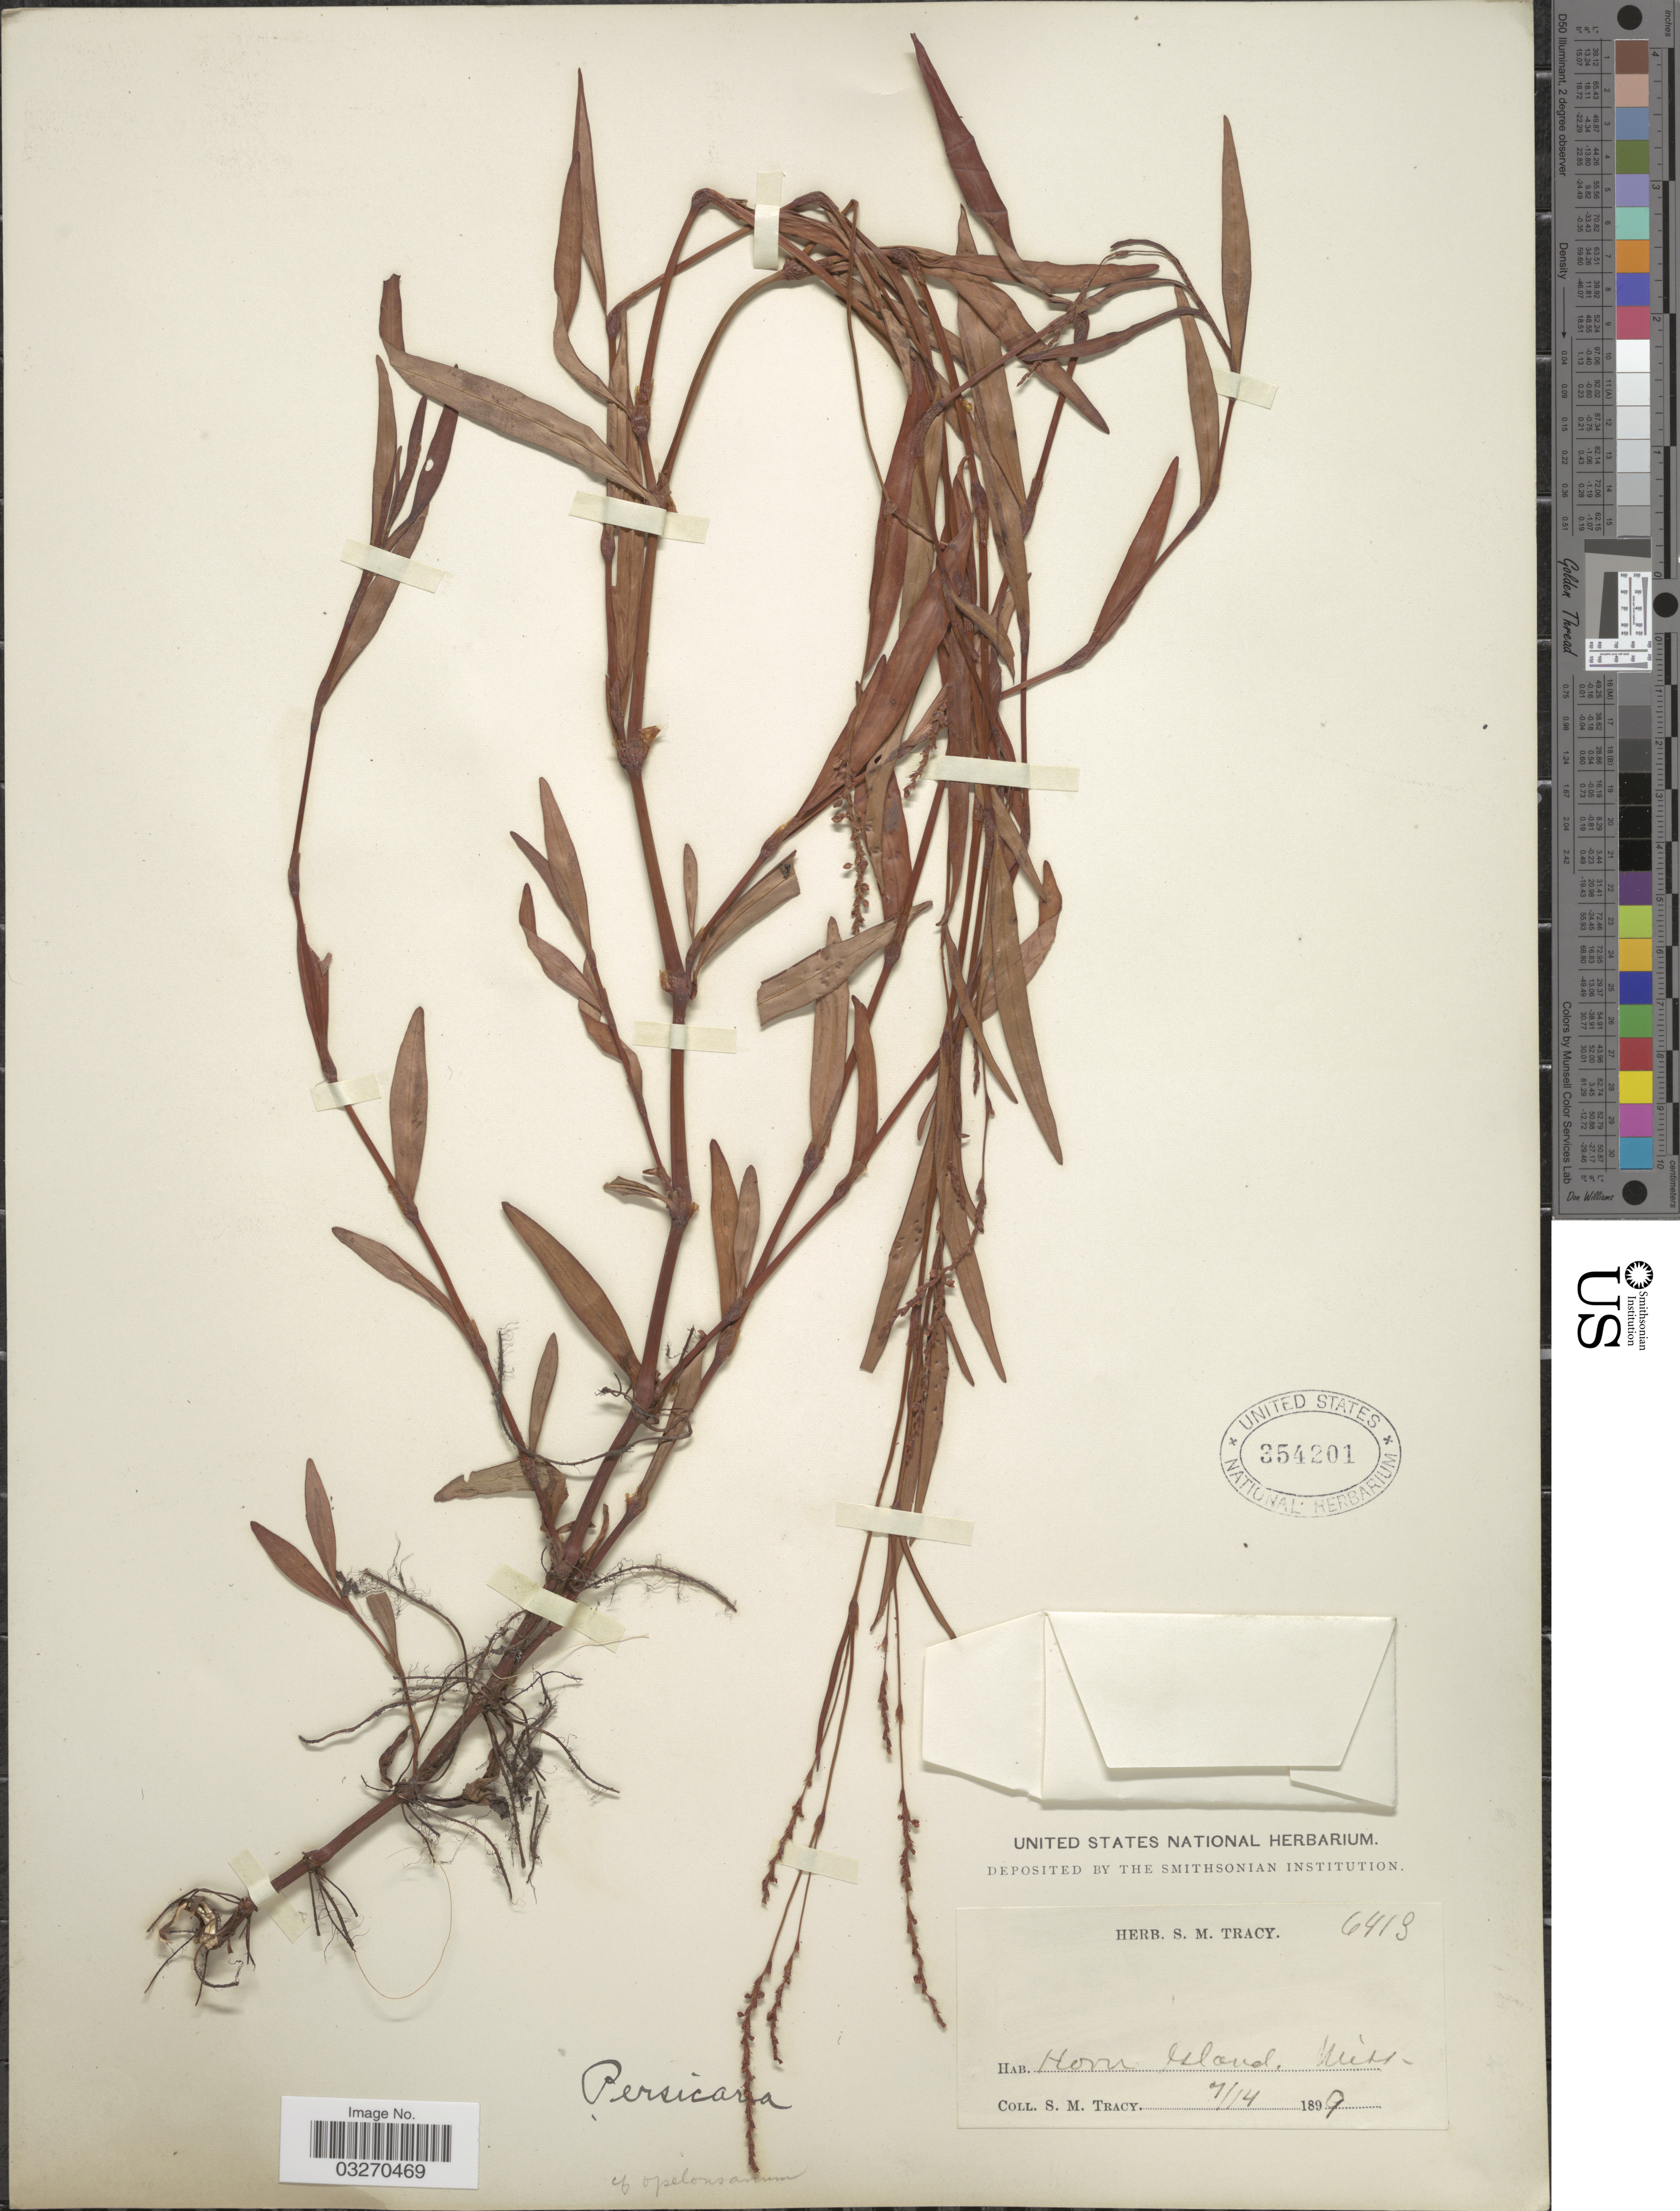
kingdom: Plantae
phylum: Tracheophyta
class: Magnoliopsida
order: Caryophyllales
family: Polygonaceae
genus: Persicaria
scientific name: Persicaria hydropiperoides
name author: (Michx.) Small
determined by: Atha, D. E.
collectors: S. M. Tracy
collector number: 6413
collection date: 1899-07-14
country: United States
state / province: Mississippi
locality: Horn Island.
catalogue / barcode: US 354201